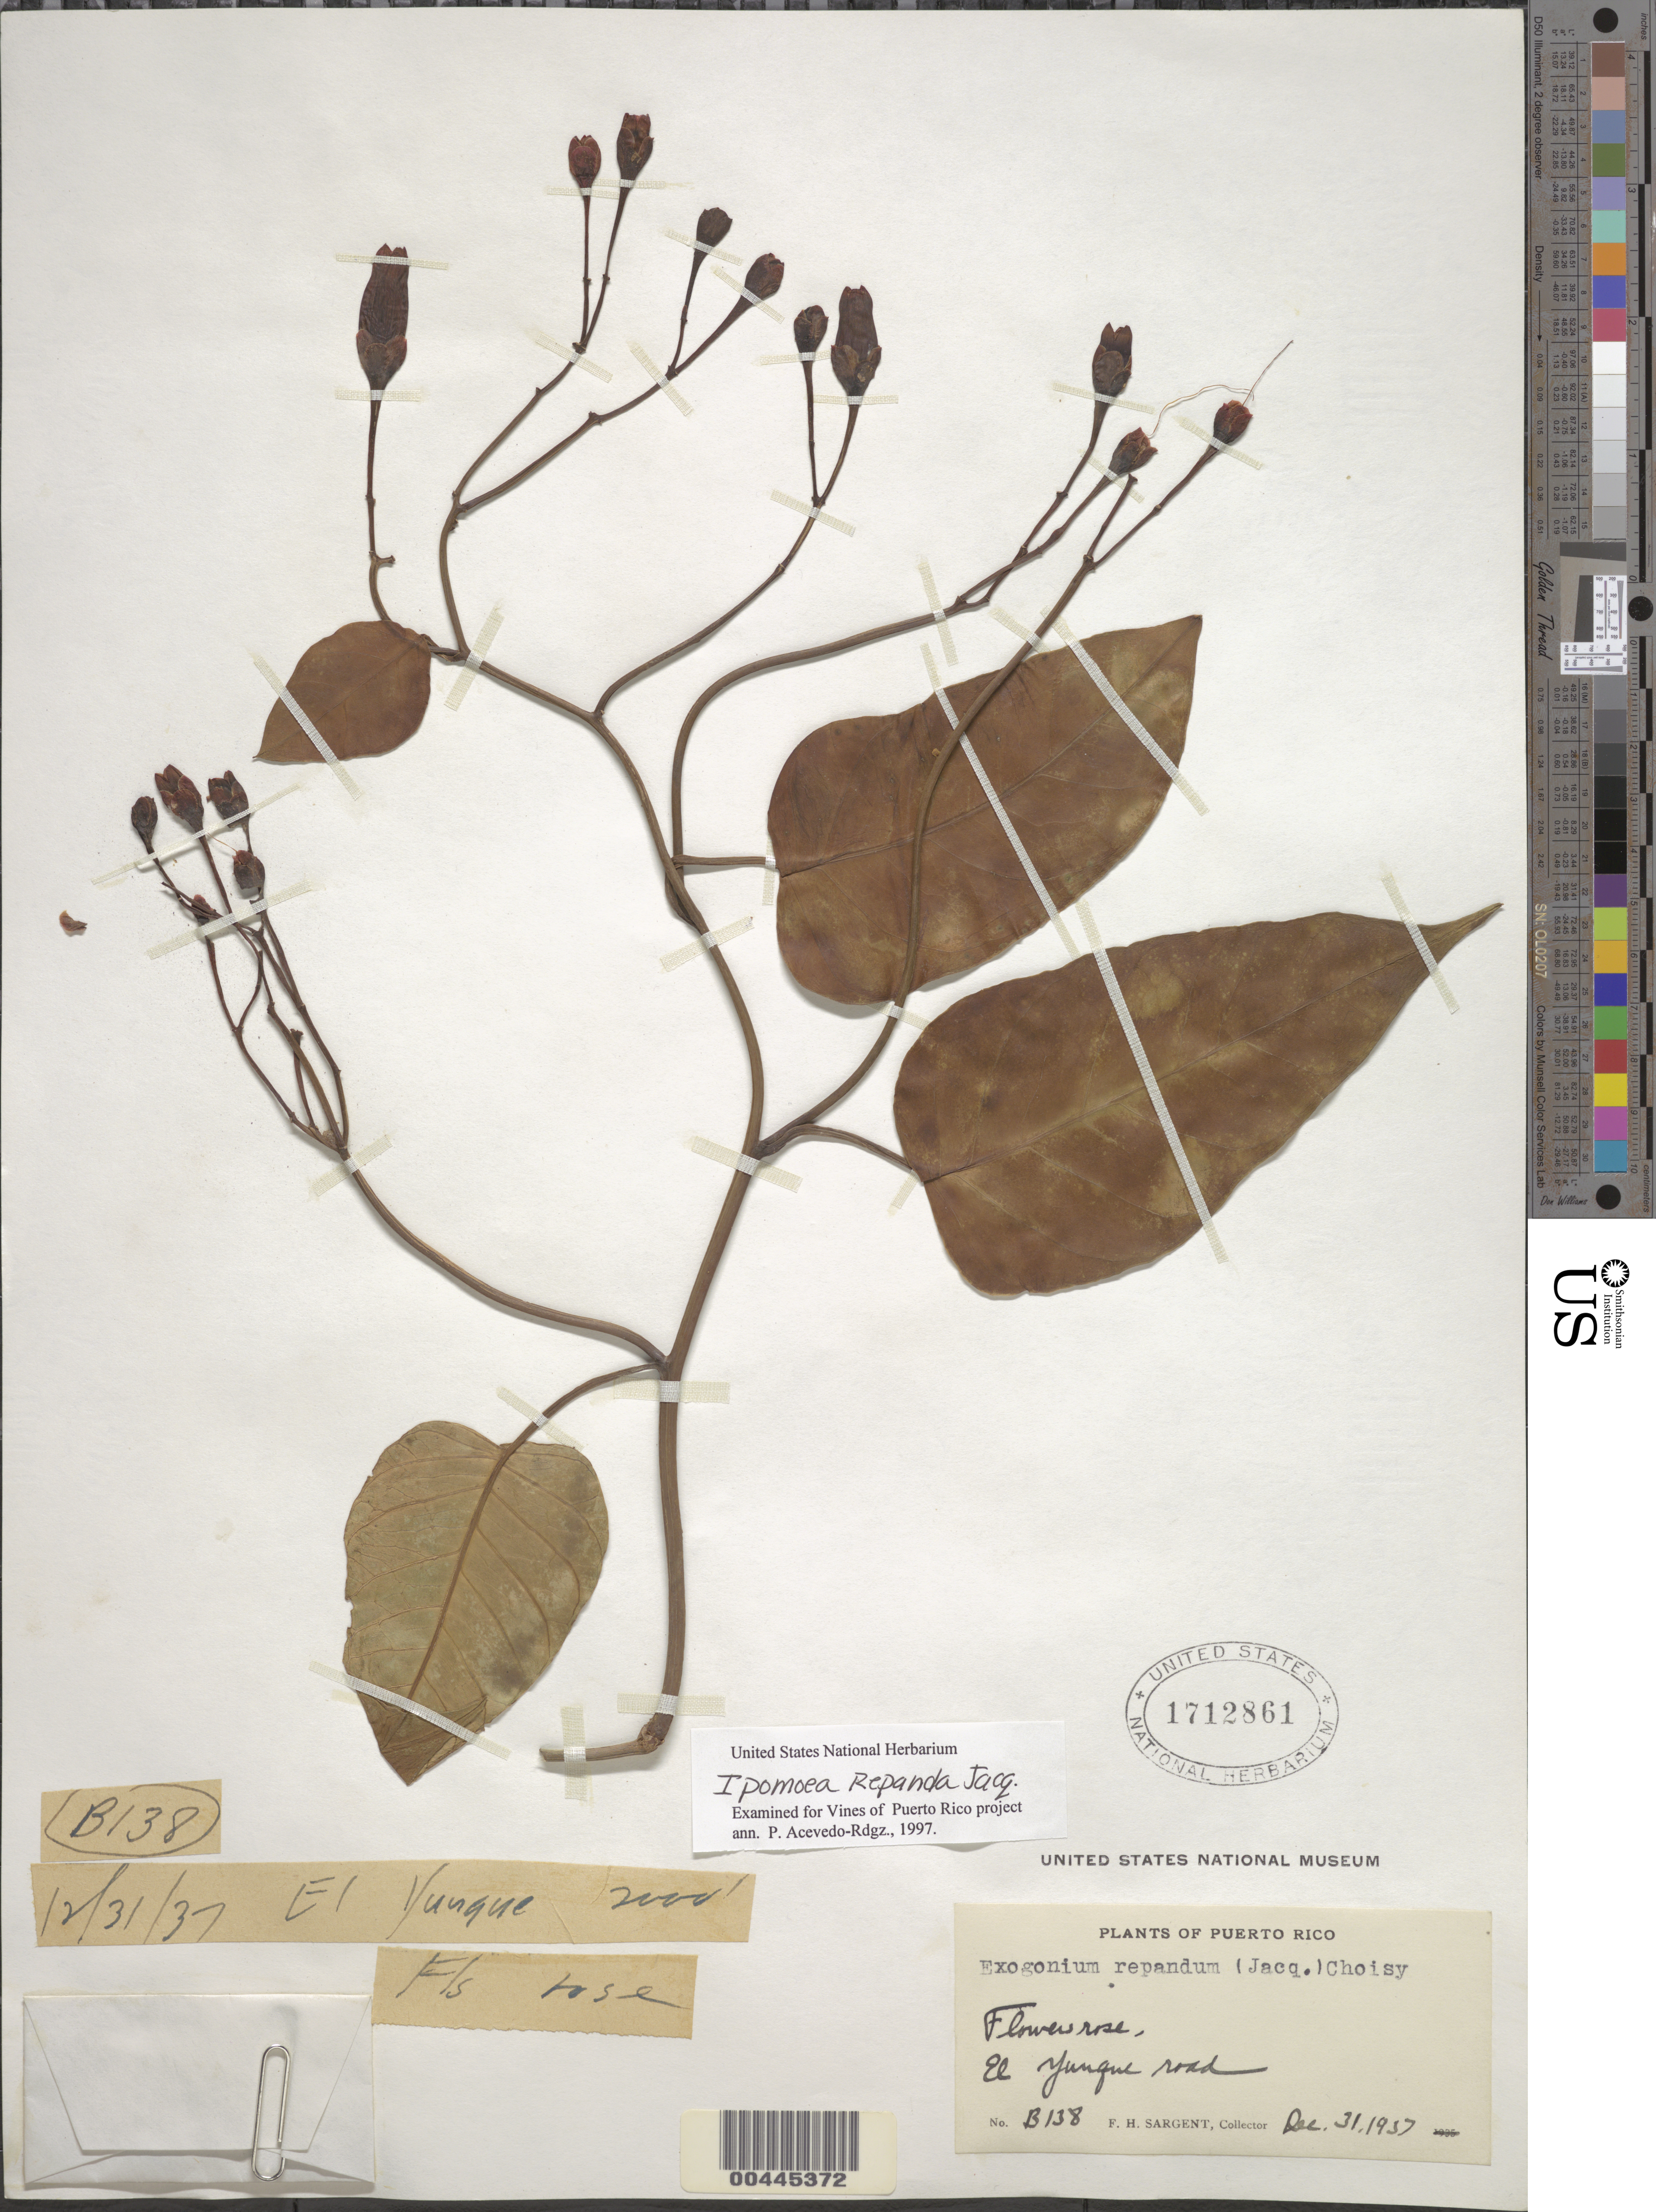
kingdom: Plantae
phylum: Tracheophyta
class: Magnoliopsida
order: Solanales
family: Convolvulaceae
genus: Ipomoea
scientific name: Ipomoea repanda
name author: Jacq.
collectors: F. H. Sargent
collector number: B138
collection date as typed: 31 Dec 1937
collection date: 1937-12-31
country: Puerto Rico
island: Greater Antilles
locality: El Yunque road.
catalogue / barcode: US 1171286